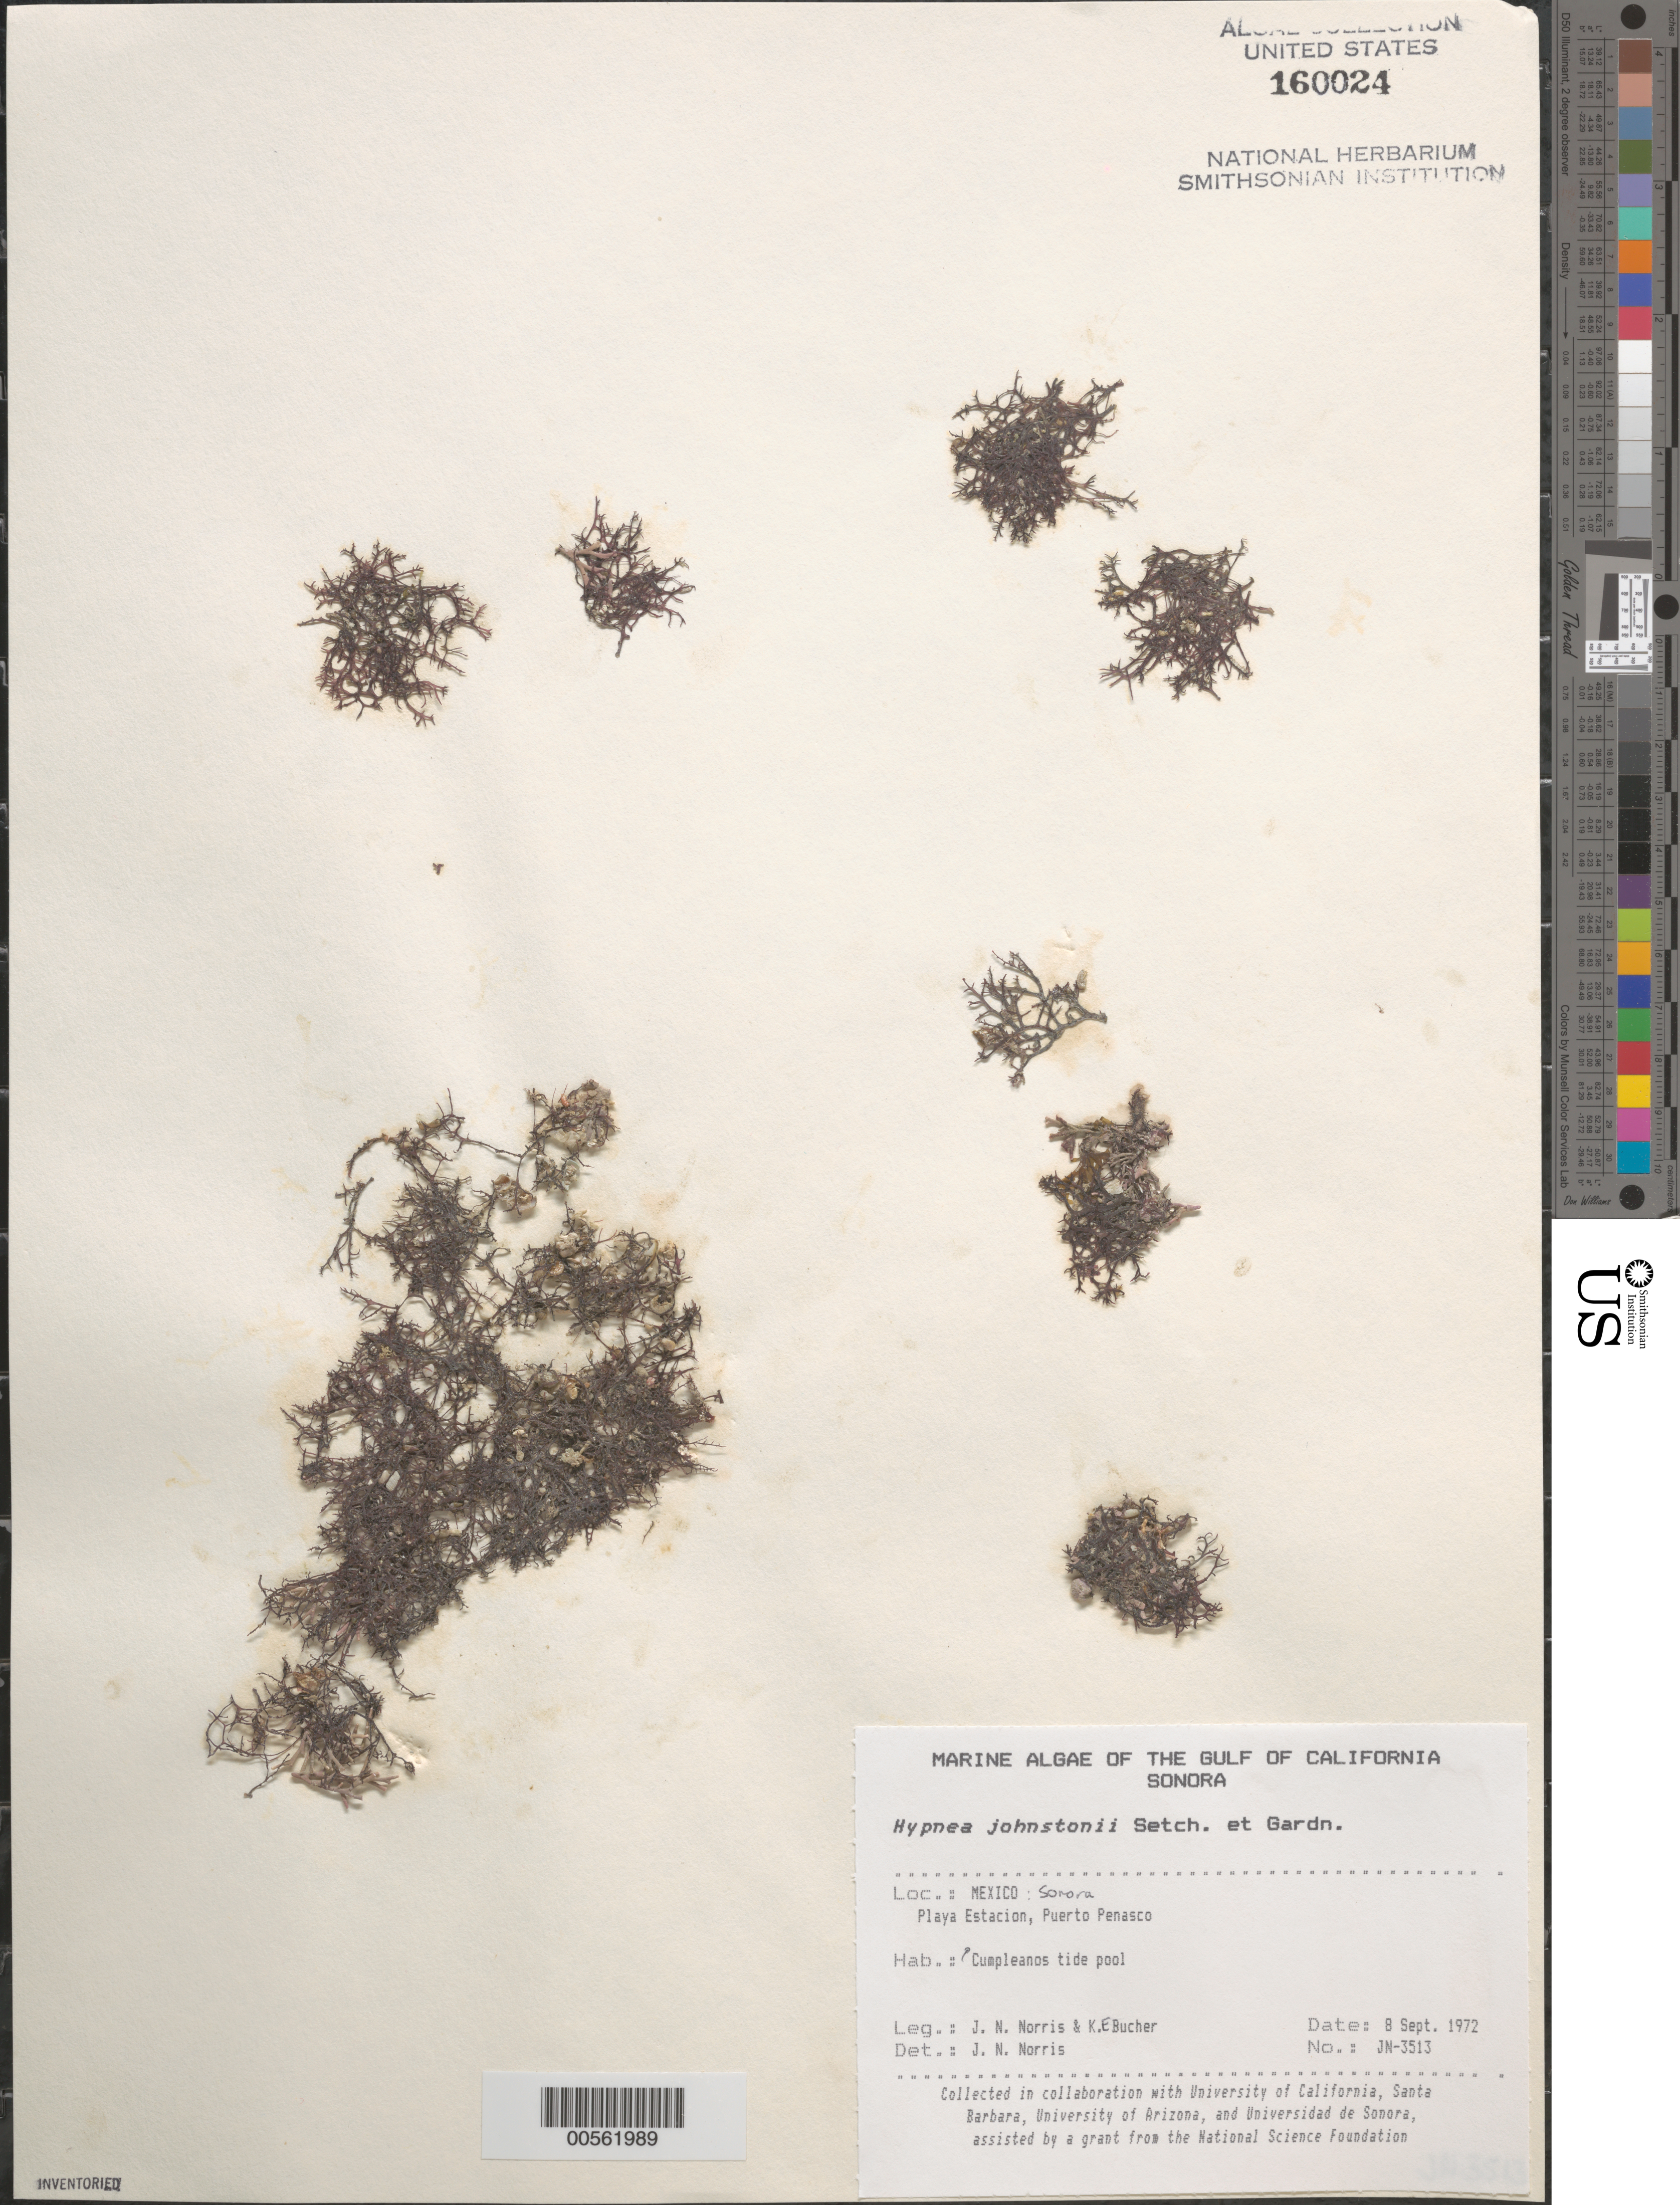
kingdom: Plantae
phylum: Rhodophyta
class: Florideophyceae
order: Gigartinales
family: Cystocloniaceae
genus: Hypnea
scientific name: Hypnea johnstonii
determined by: Norris, James N.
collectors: J. N. Norris & K. E. Bucher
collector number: JN-3513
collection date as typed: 08 Sep 1972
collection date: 1972-09-08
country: Mexico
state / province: Sonora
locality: Playa Estacion, Puerto Penasco, Cumpleanos tide pool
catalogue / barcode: US 160024